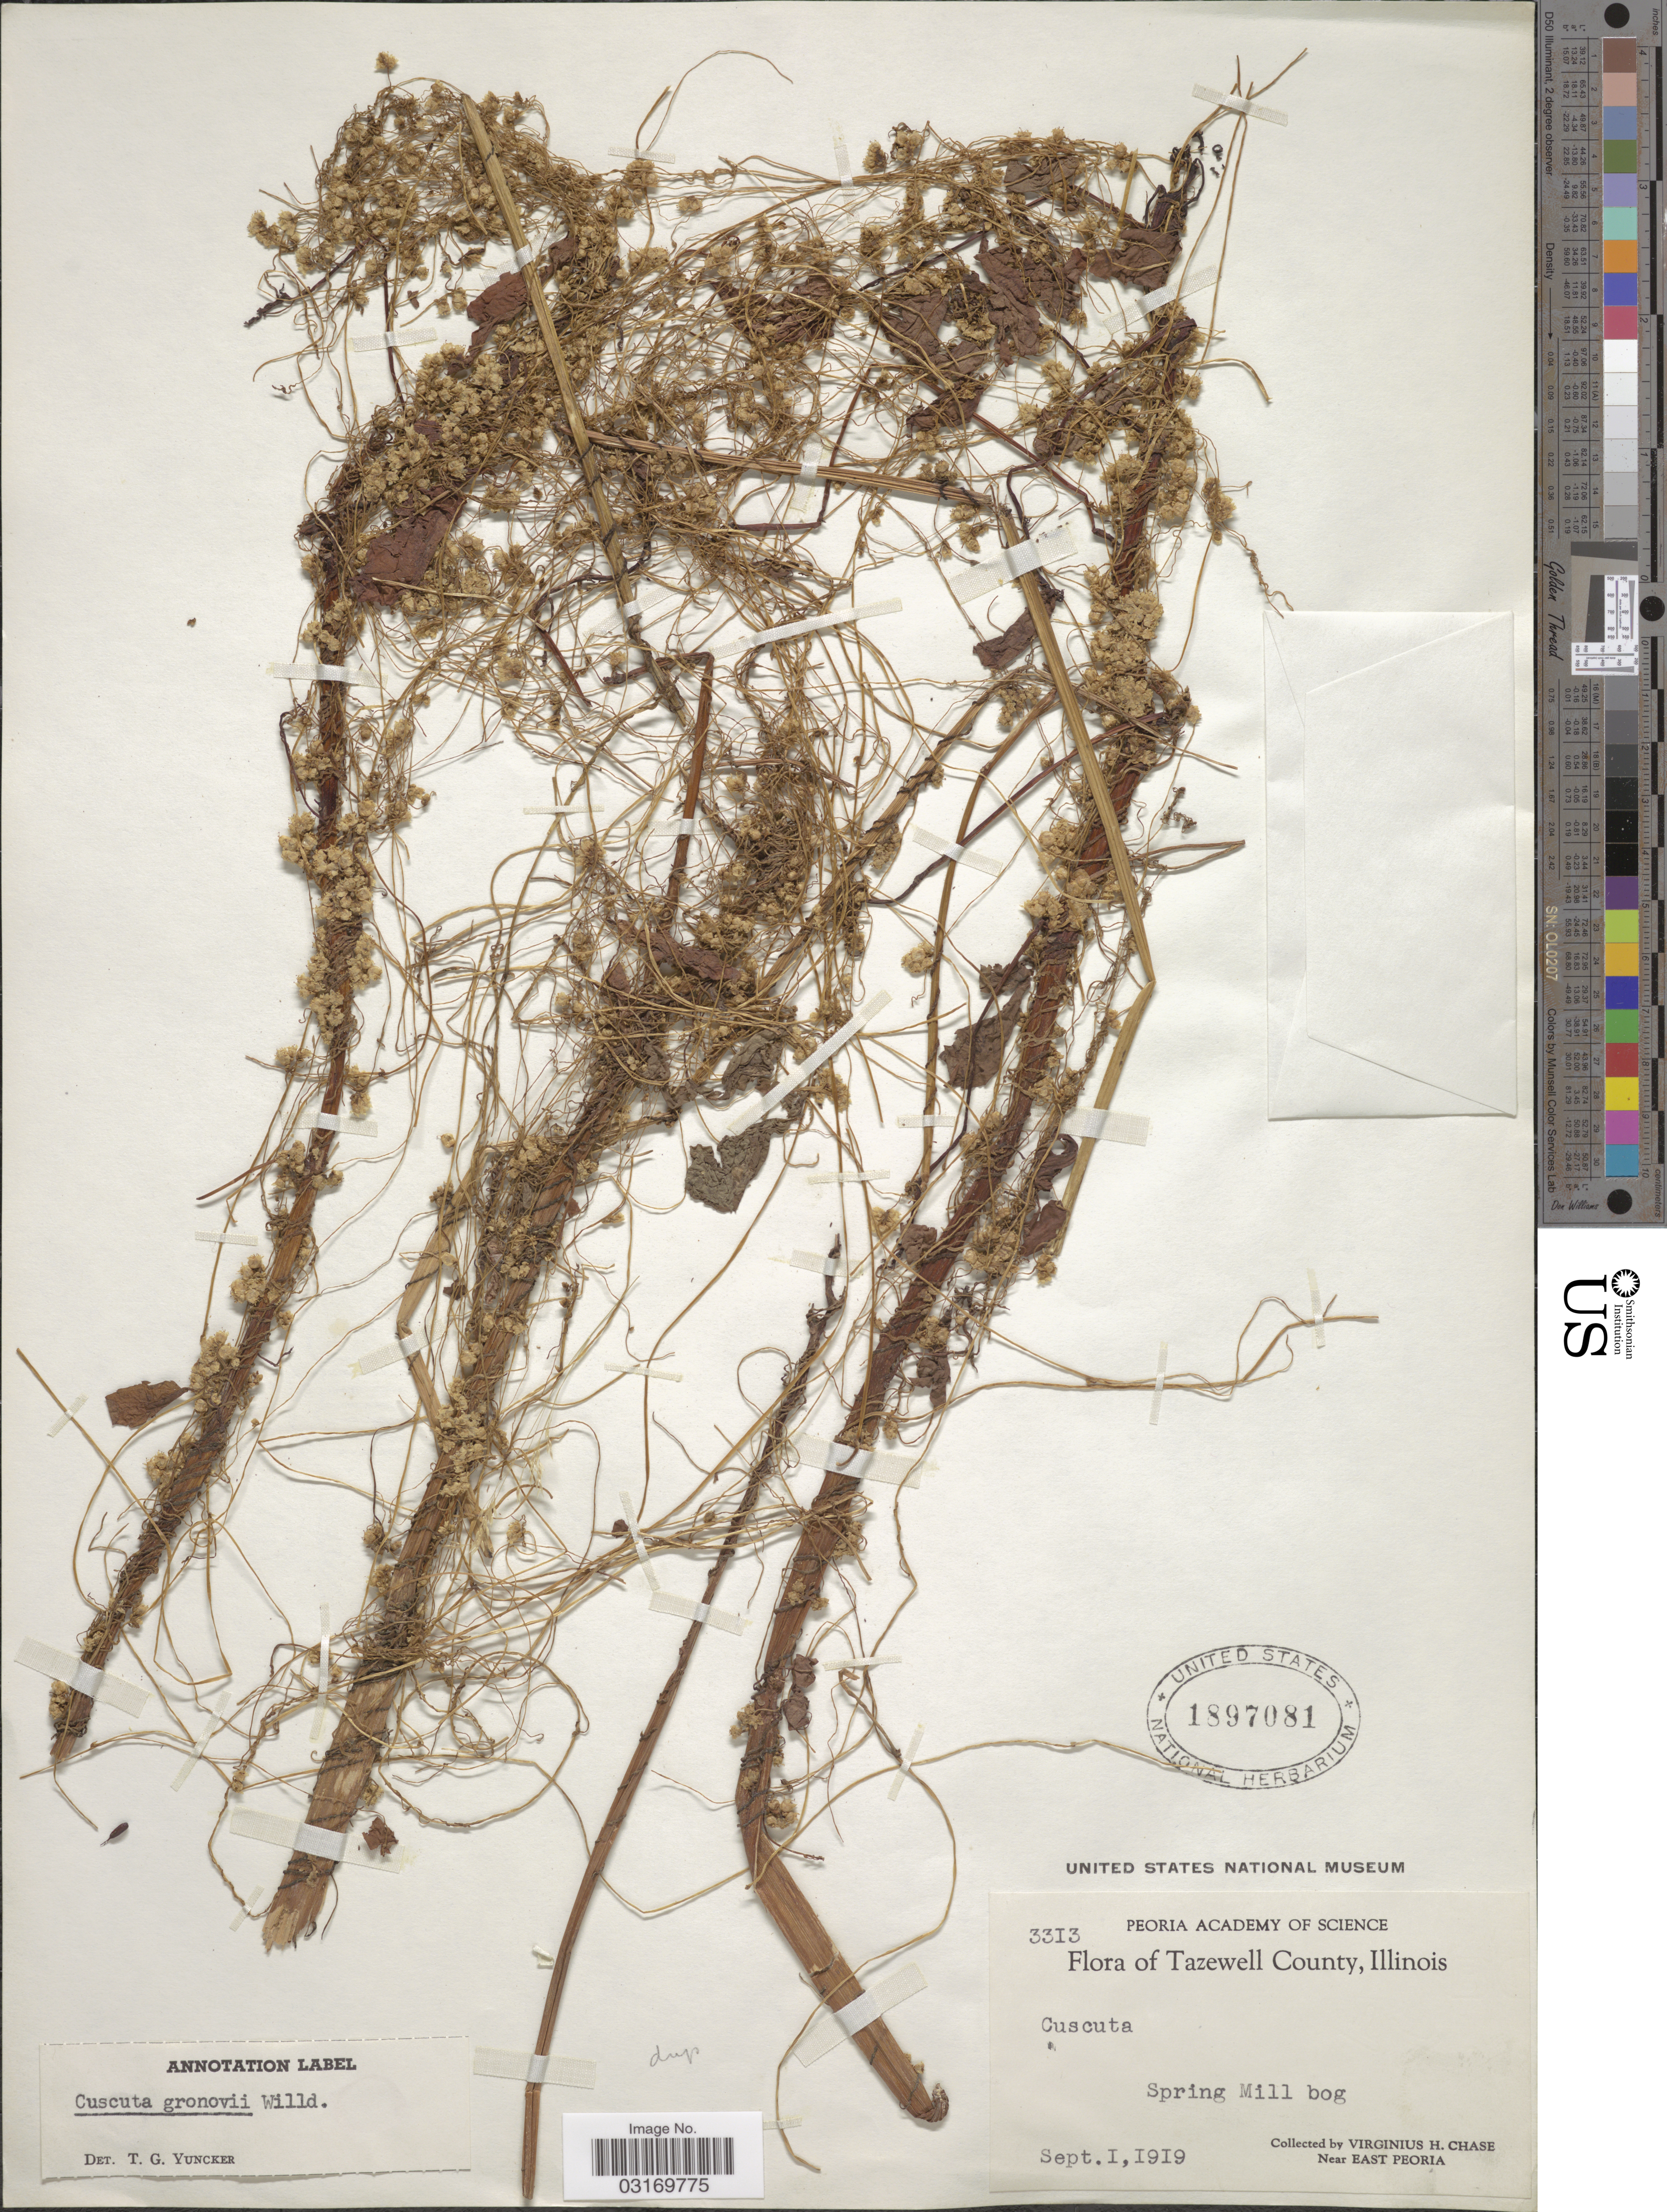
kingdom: Plantae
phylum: Tracheophyta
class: Magnoliopsida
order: Solanales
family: Convolvulaceae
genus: Cuscuta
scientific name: Cuscuta gronovii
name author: Willd. ex Schult.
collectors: V. H. Chase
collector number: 3313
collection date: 1919-09-01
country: United States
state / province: Illinois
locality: Tazewell County. Spring Mill bog. Near East Peoria.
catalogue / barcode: US 1897081